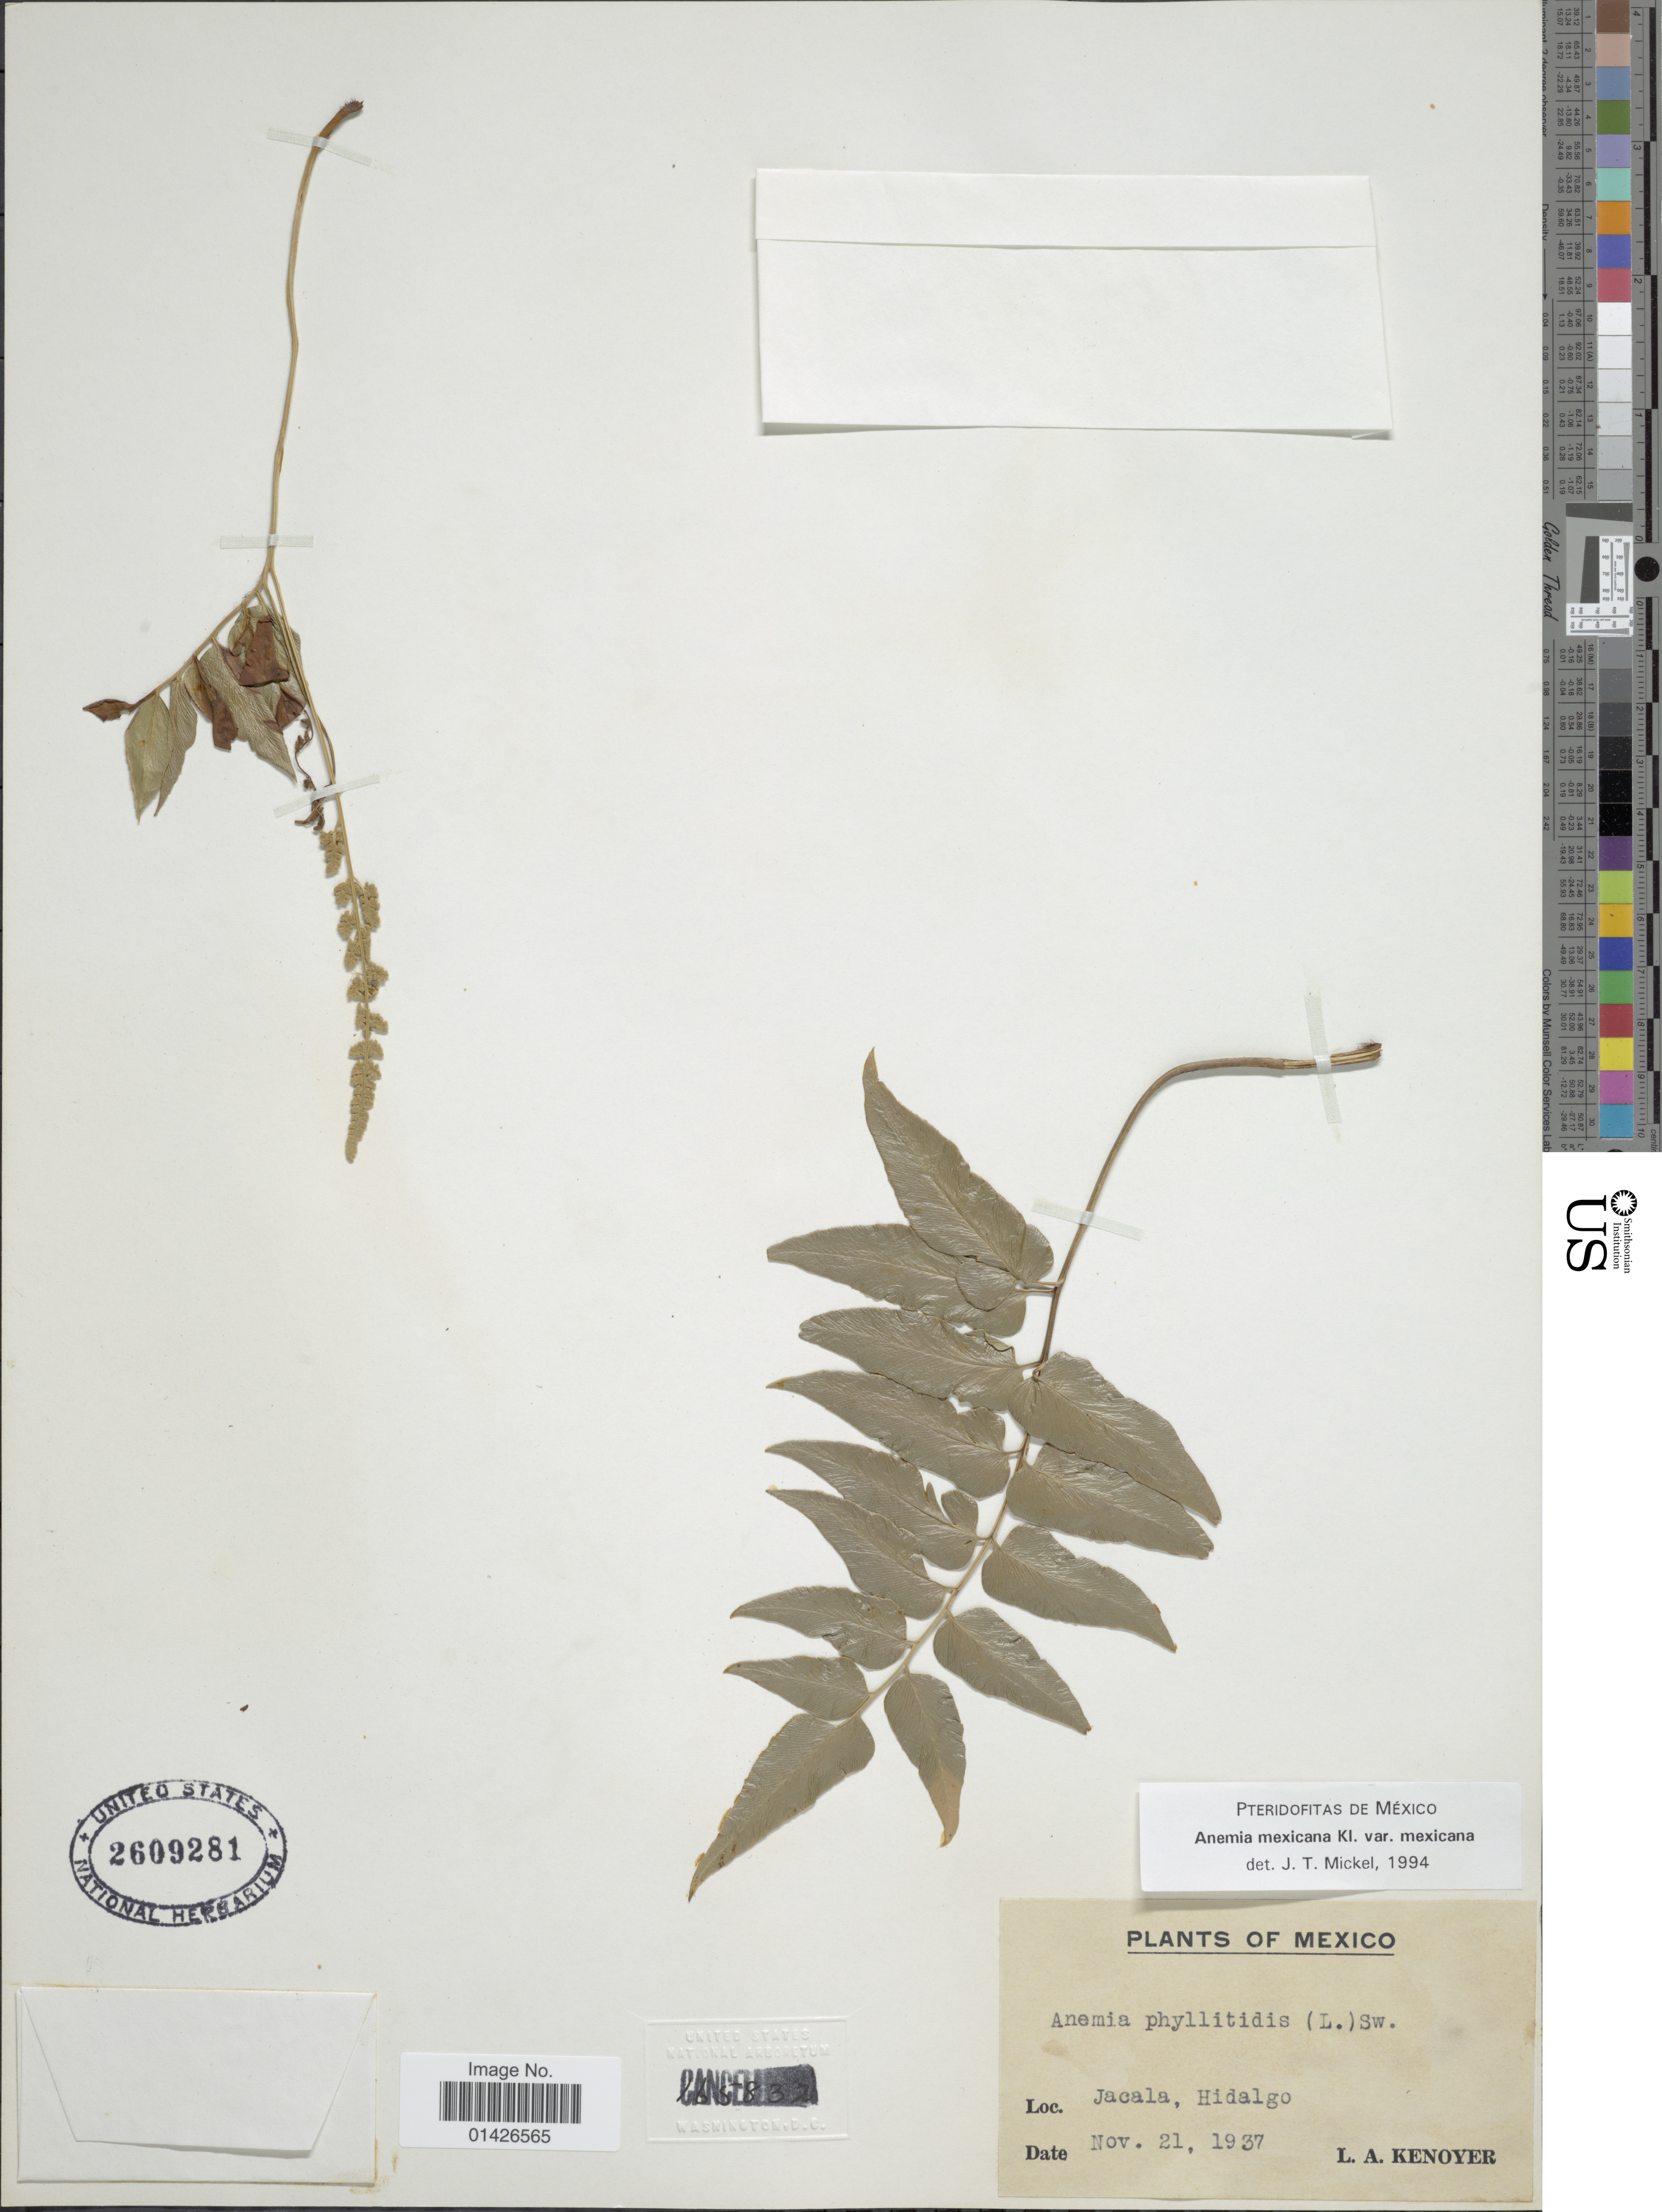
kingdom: Plantae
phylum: Tracheophyta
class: Polypodiopsida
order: Schizaeales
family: Anemiaceae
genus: Anemia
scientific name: Anemia mexicana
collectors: L. A. Kenoyer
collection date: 1937-11-21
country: Mexico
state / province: Hidalgo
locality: Jacala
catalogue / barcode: US 2609281